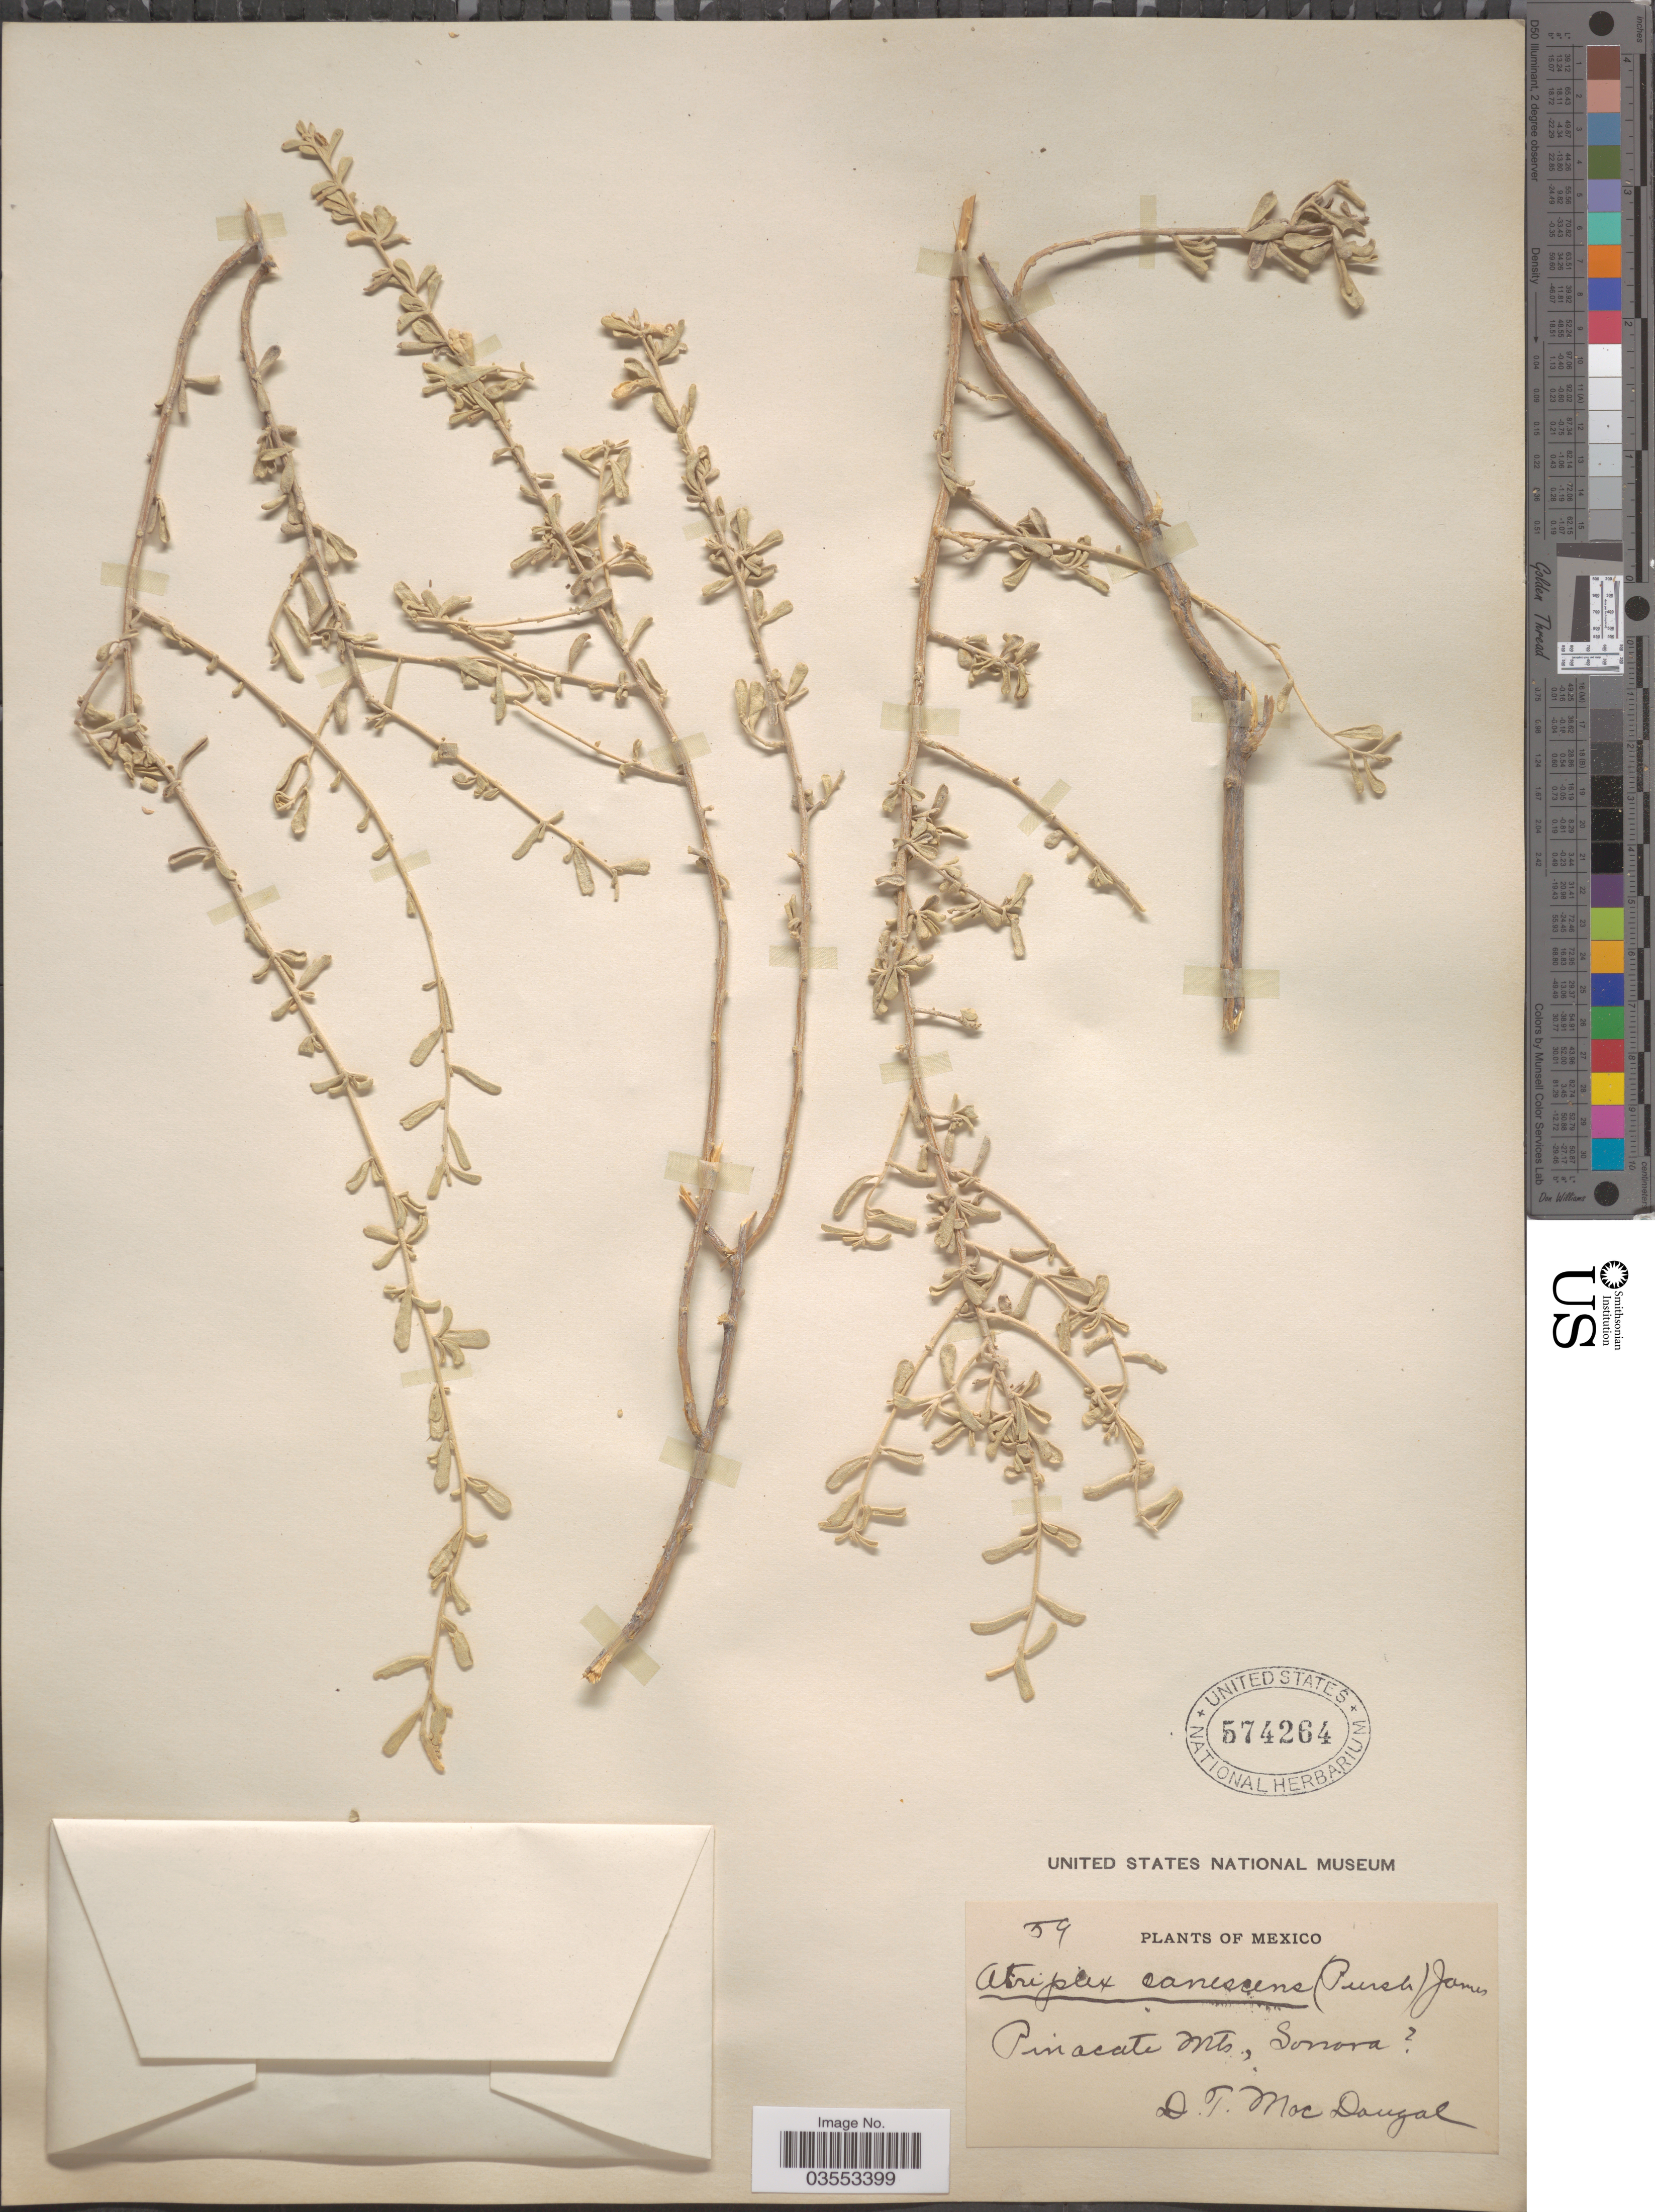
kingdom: Plantae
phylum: Tracheophyta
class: Magnoliopsida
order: Caryophyllales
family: Amaranthaceae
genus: Atriplex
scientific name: Atriplex polycarpa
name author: (Torr.) S. Watson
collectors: D. T. MacDougal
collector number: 59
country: Mexico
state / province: Sonora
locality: Pinacate Mts.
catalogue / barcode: US 574264